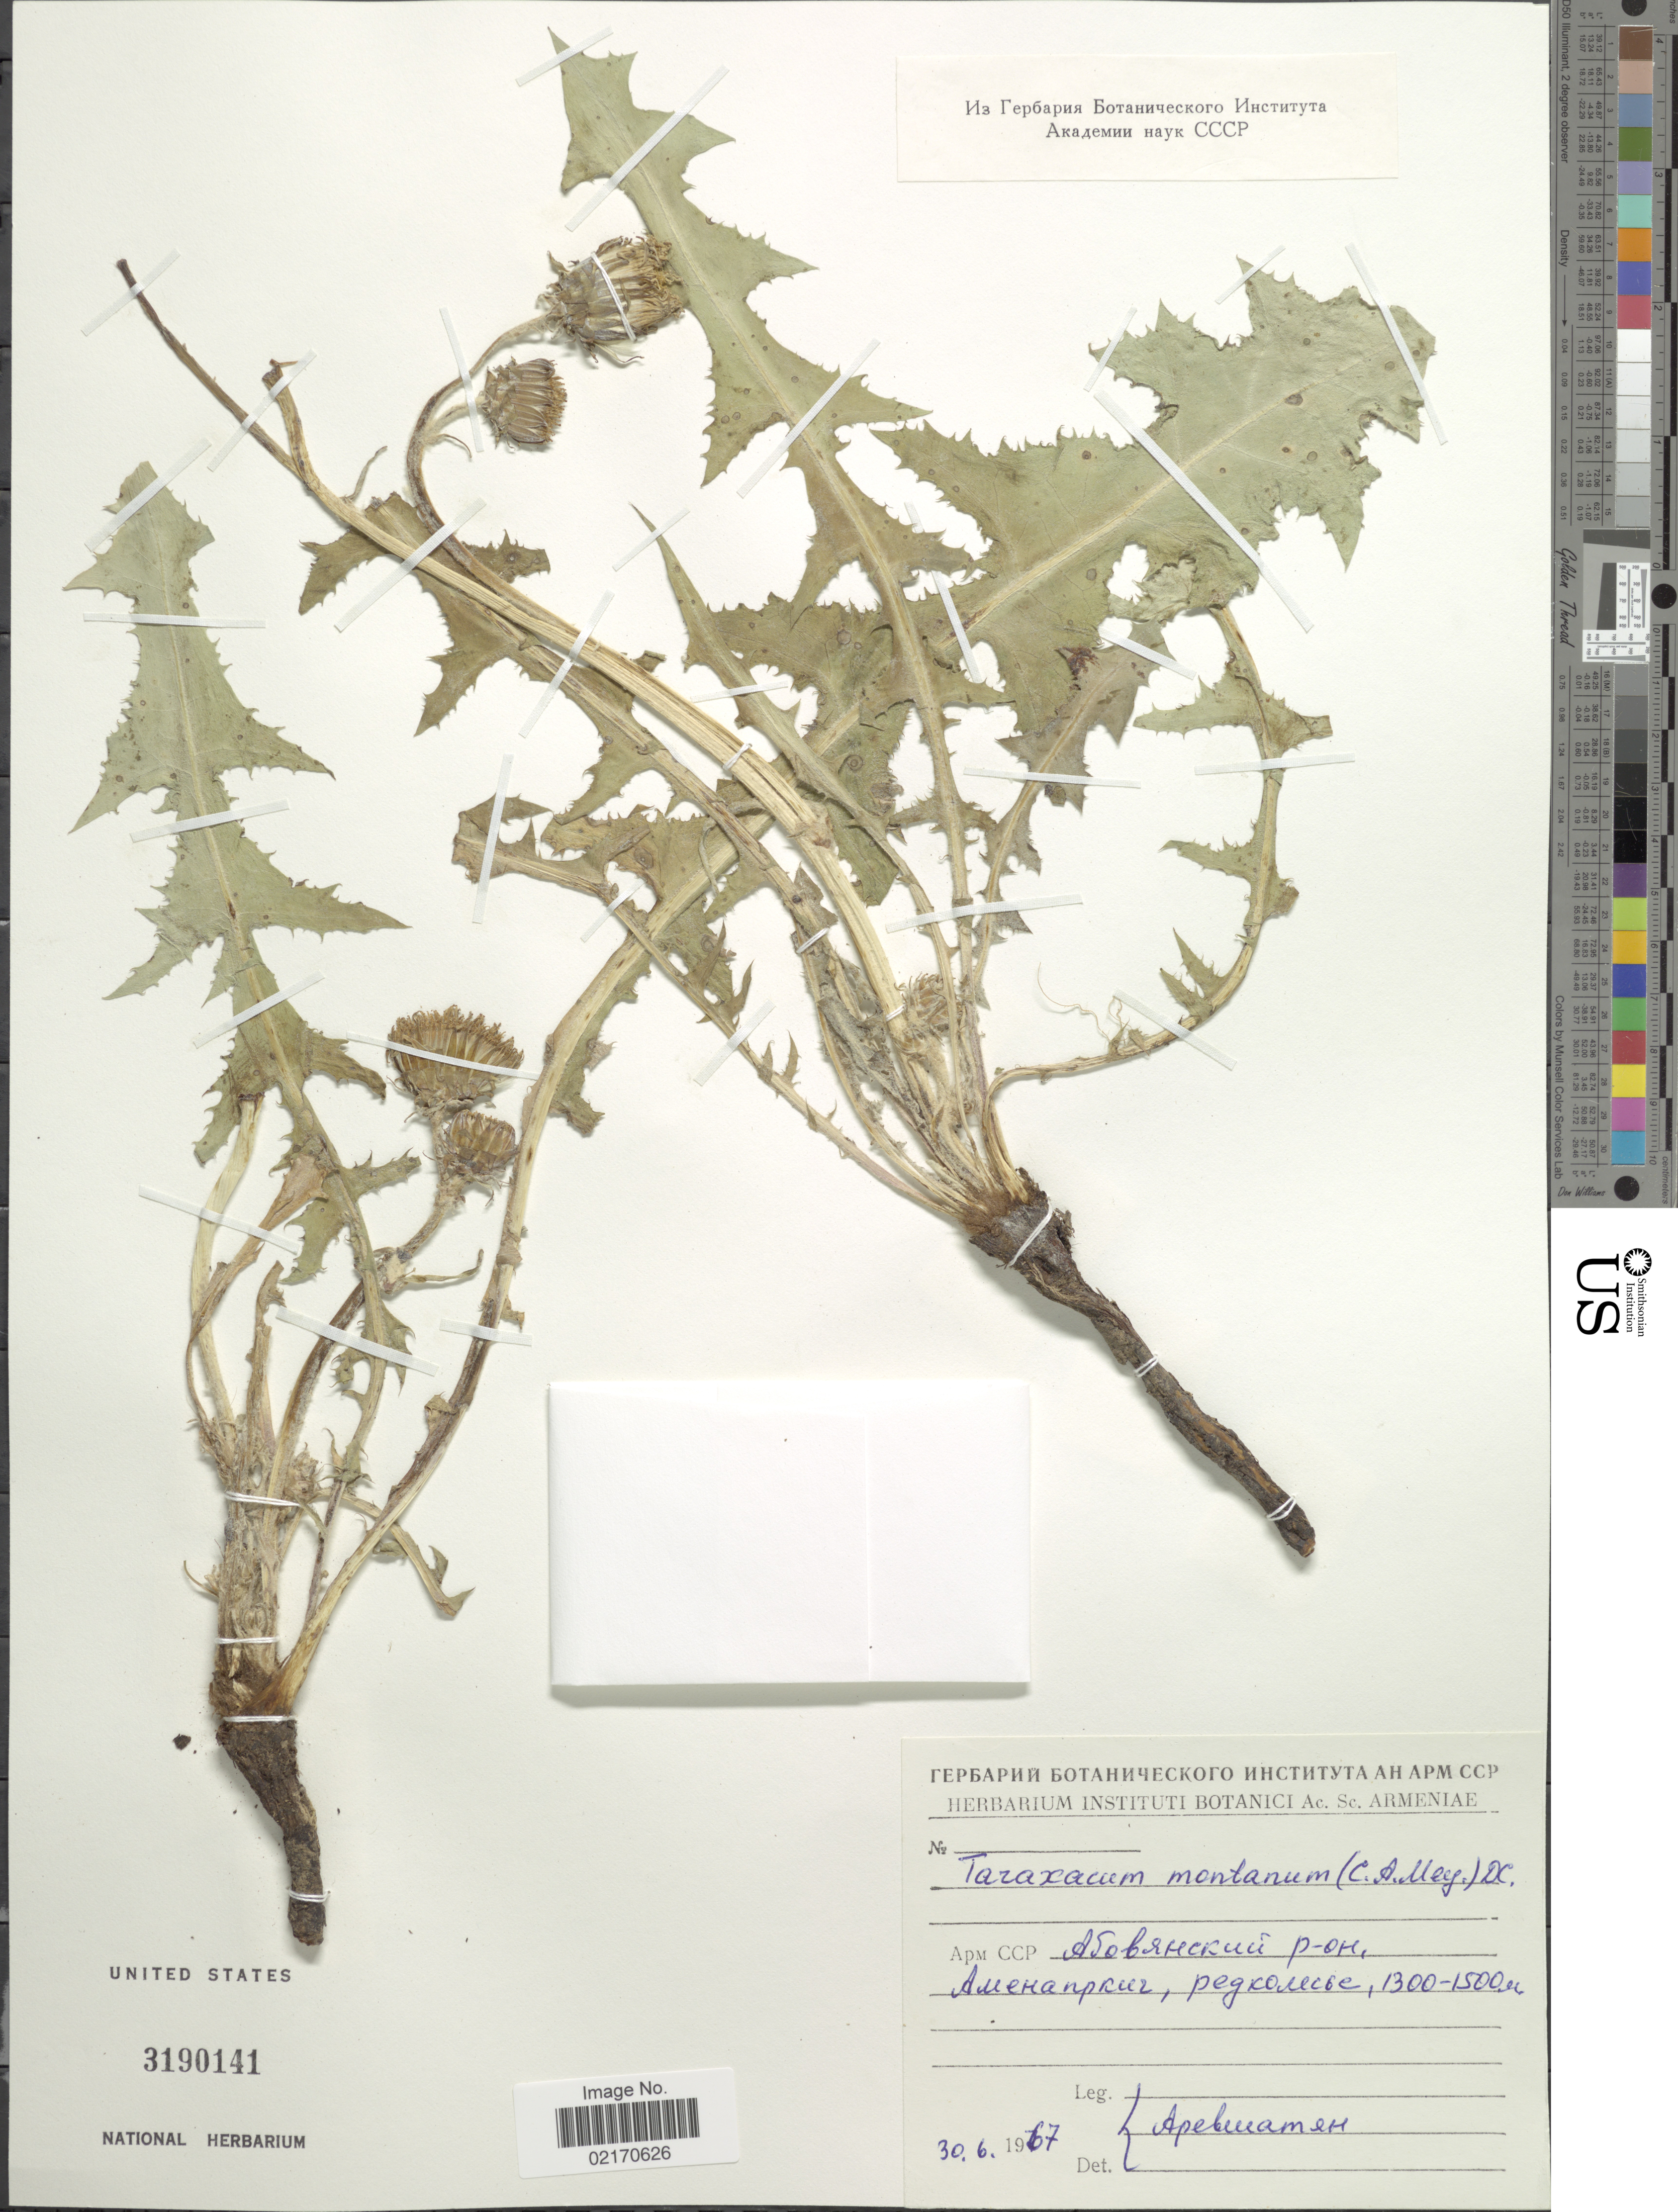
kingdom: Plantae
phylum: Tracheophyta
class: Magnoliopsida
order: Asterales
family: Asteraceae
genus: Taraxacum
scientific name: Taraxacum sonchoides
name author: (D. Don) Sch. Bip.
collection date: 1967-06-30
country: Armenia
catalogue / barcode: US 3190141